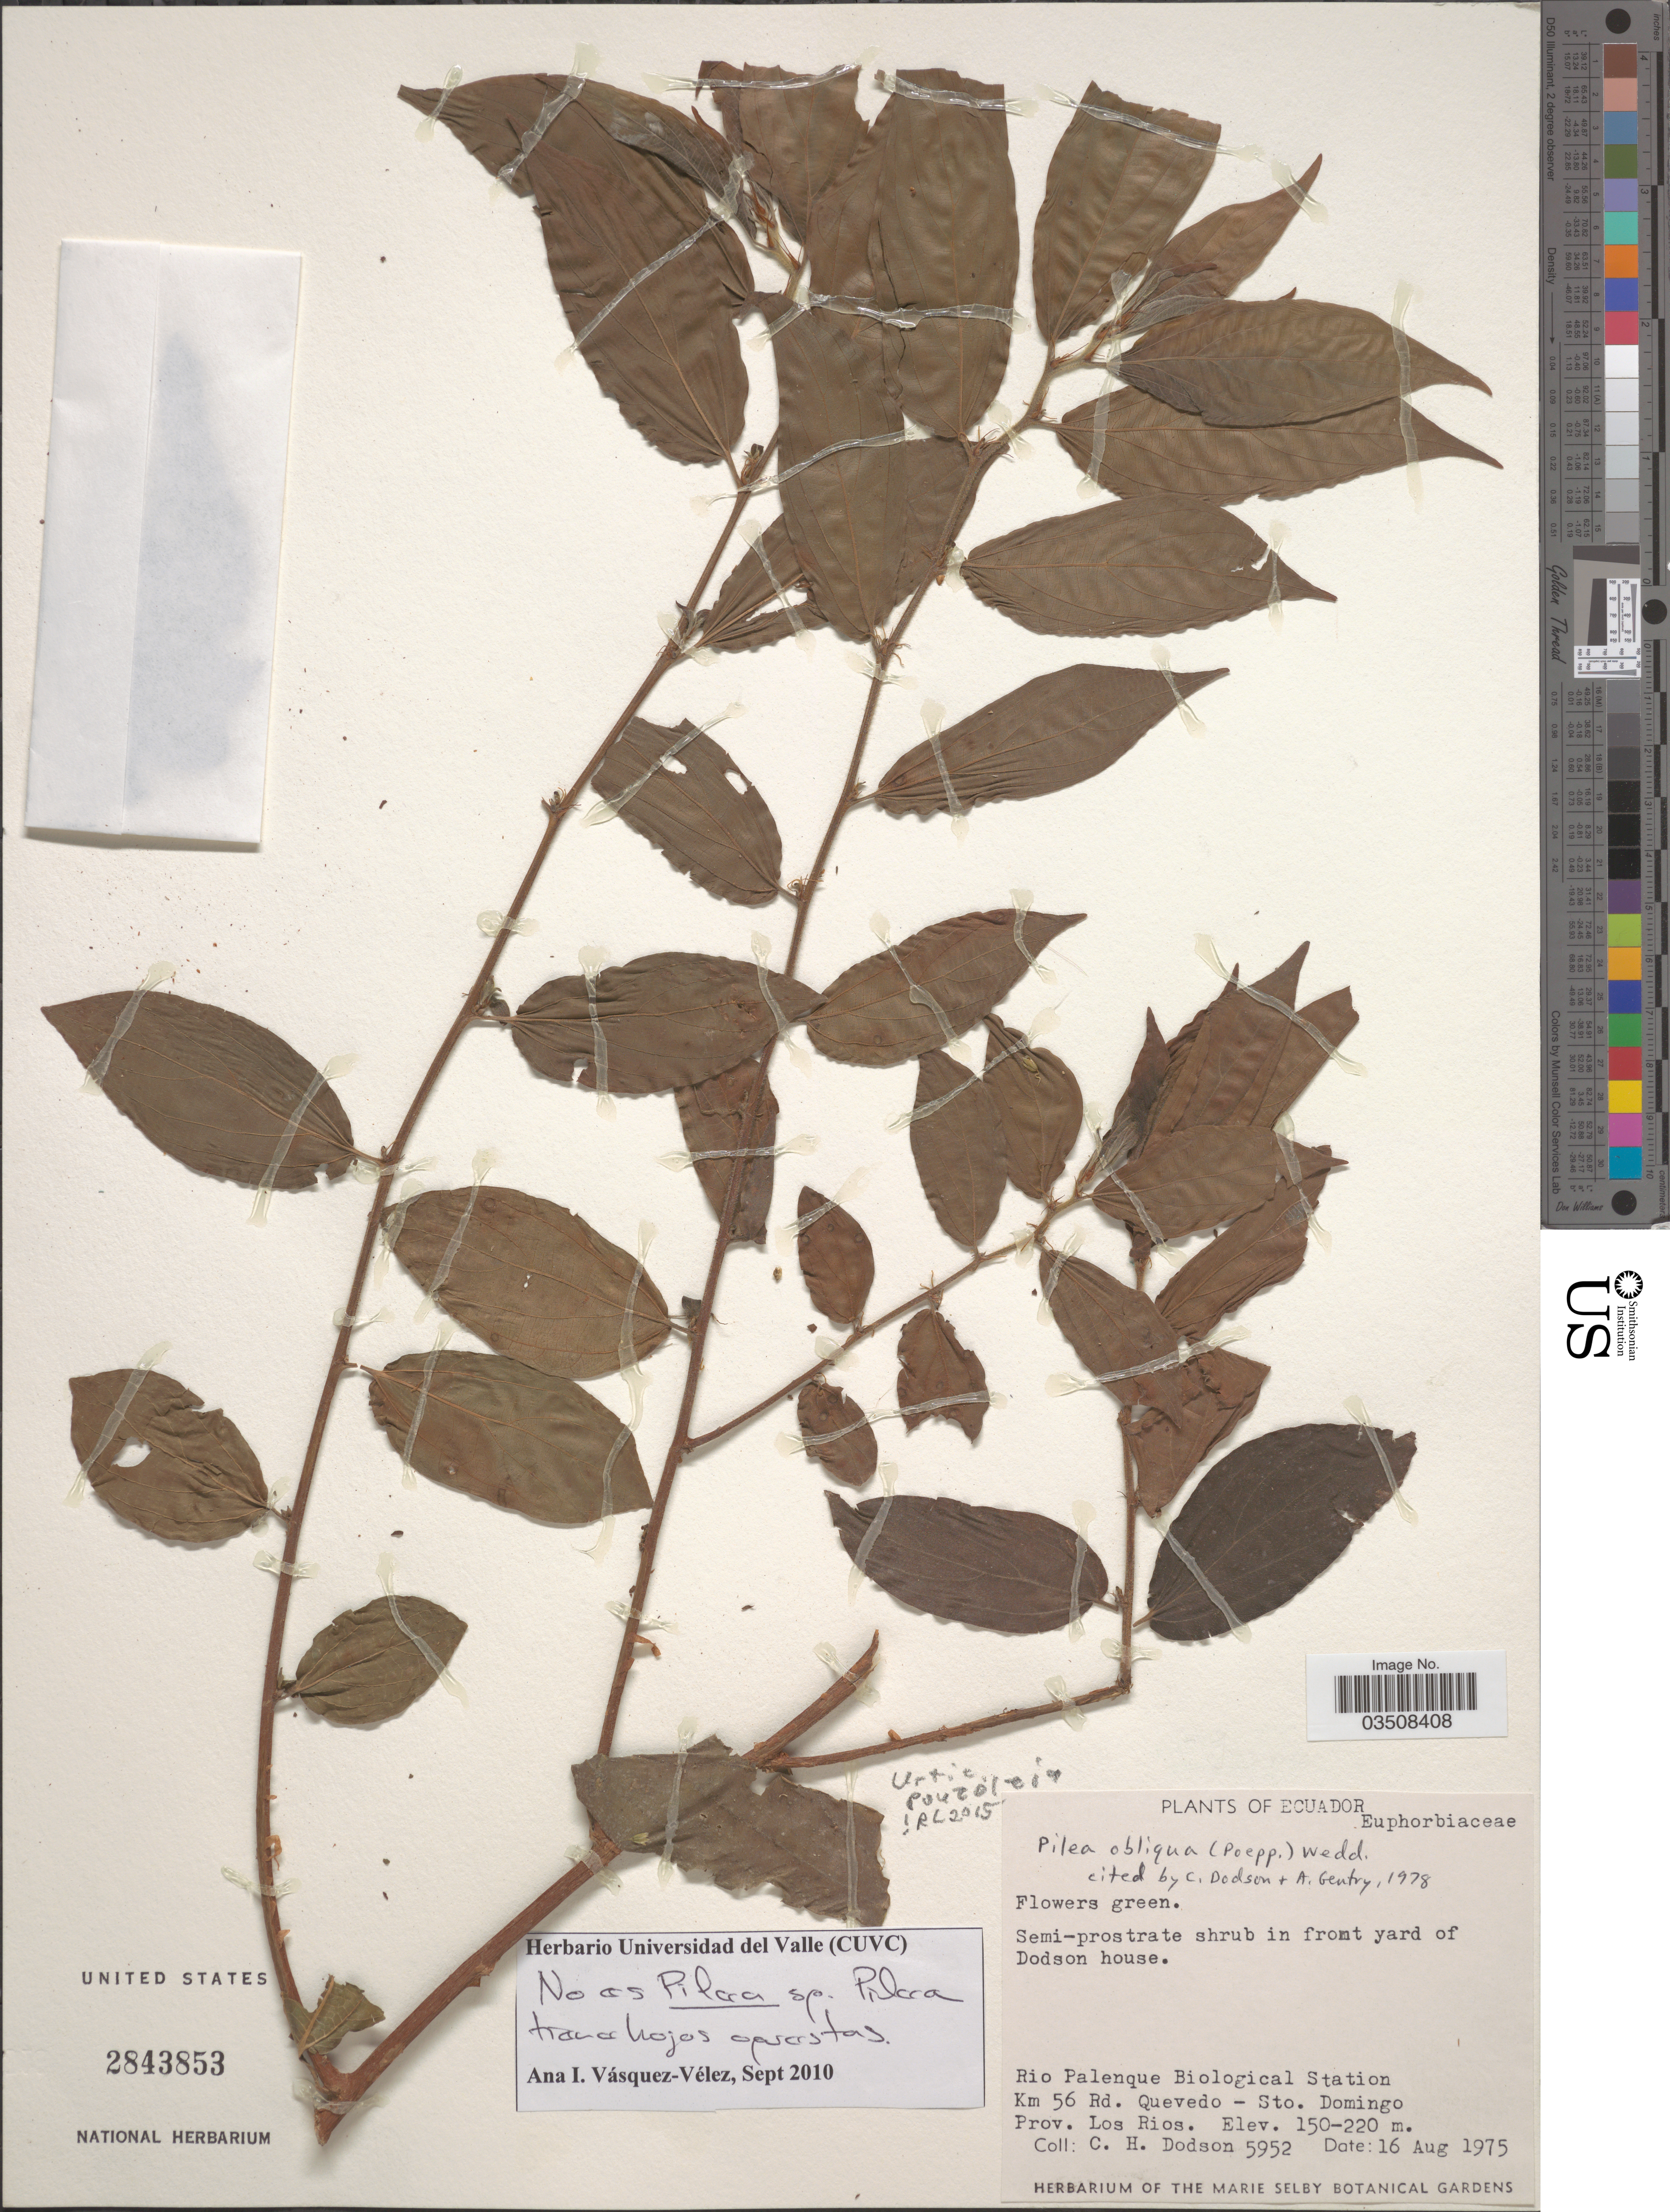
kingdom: Plantae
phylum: Tracheophyta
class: Magnoliopsida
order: Rosales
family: Urticaceae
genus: Pouzolzia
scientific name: Pouzolzia sp.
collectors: C. H. Dodson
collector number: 5952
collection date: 1975-08-16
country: Ecuador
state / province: Los Ríos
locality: In front yard of Dodson house. Rio Palenque Biological Station Km 56 Rd. Quevedo - Sto. Domingo.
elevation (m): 150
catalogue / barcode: US 2843853